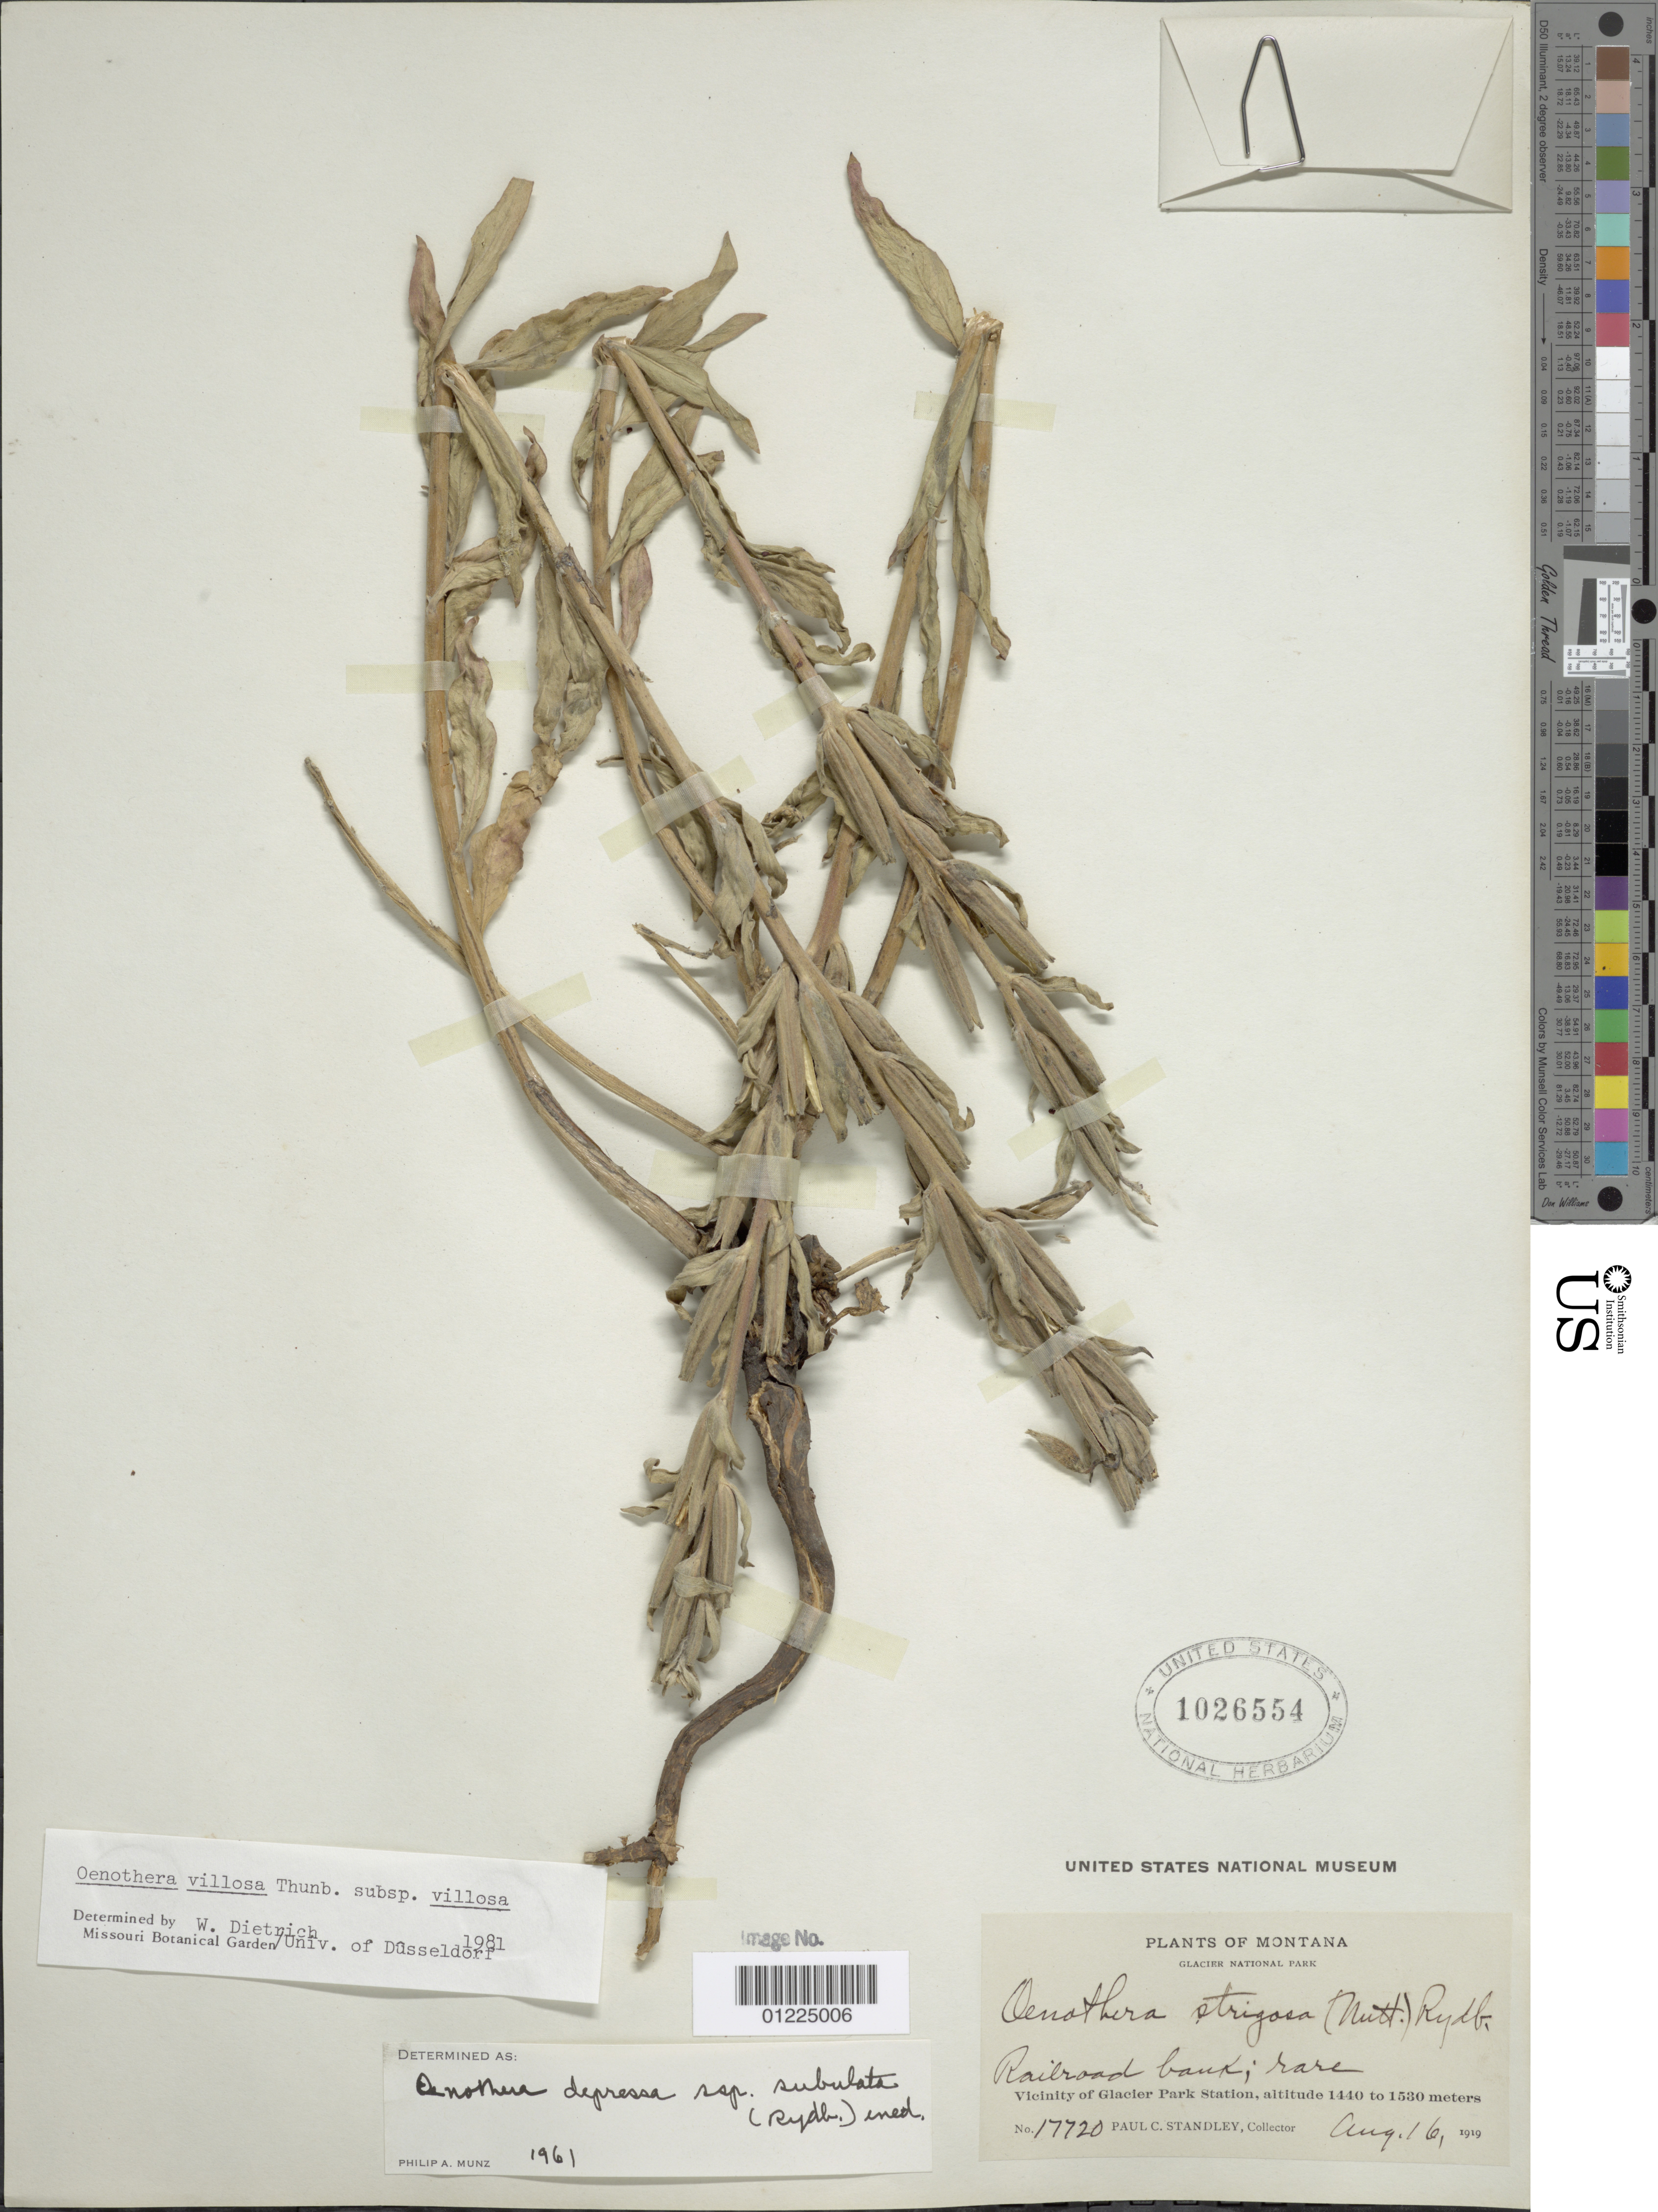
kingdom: Plantae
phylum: Tracheophyta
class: Magnoliopsida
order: Myrtales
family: Onagraceae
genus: Oenothera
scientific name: Oenothera villosa subsp. villosa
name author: Thunb.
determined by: Dietrich, W.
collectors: P. C. Standley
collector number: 17720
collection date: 1919-08-16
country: United States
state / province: Montana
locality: Vicinity of Glacier Park Station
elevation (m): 1440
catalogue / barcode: US 1026554